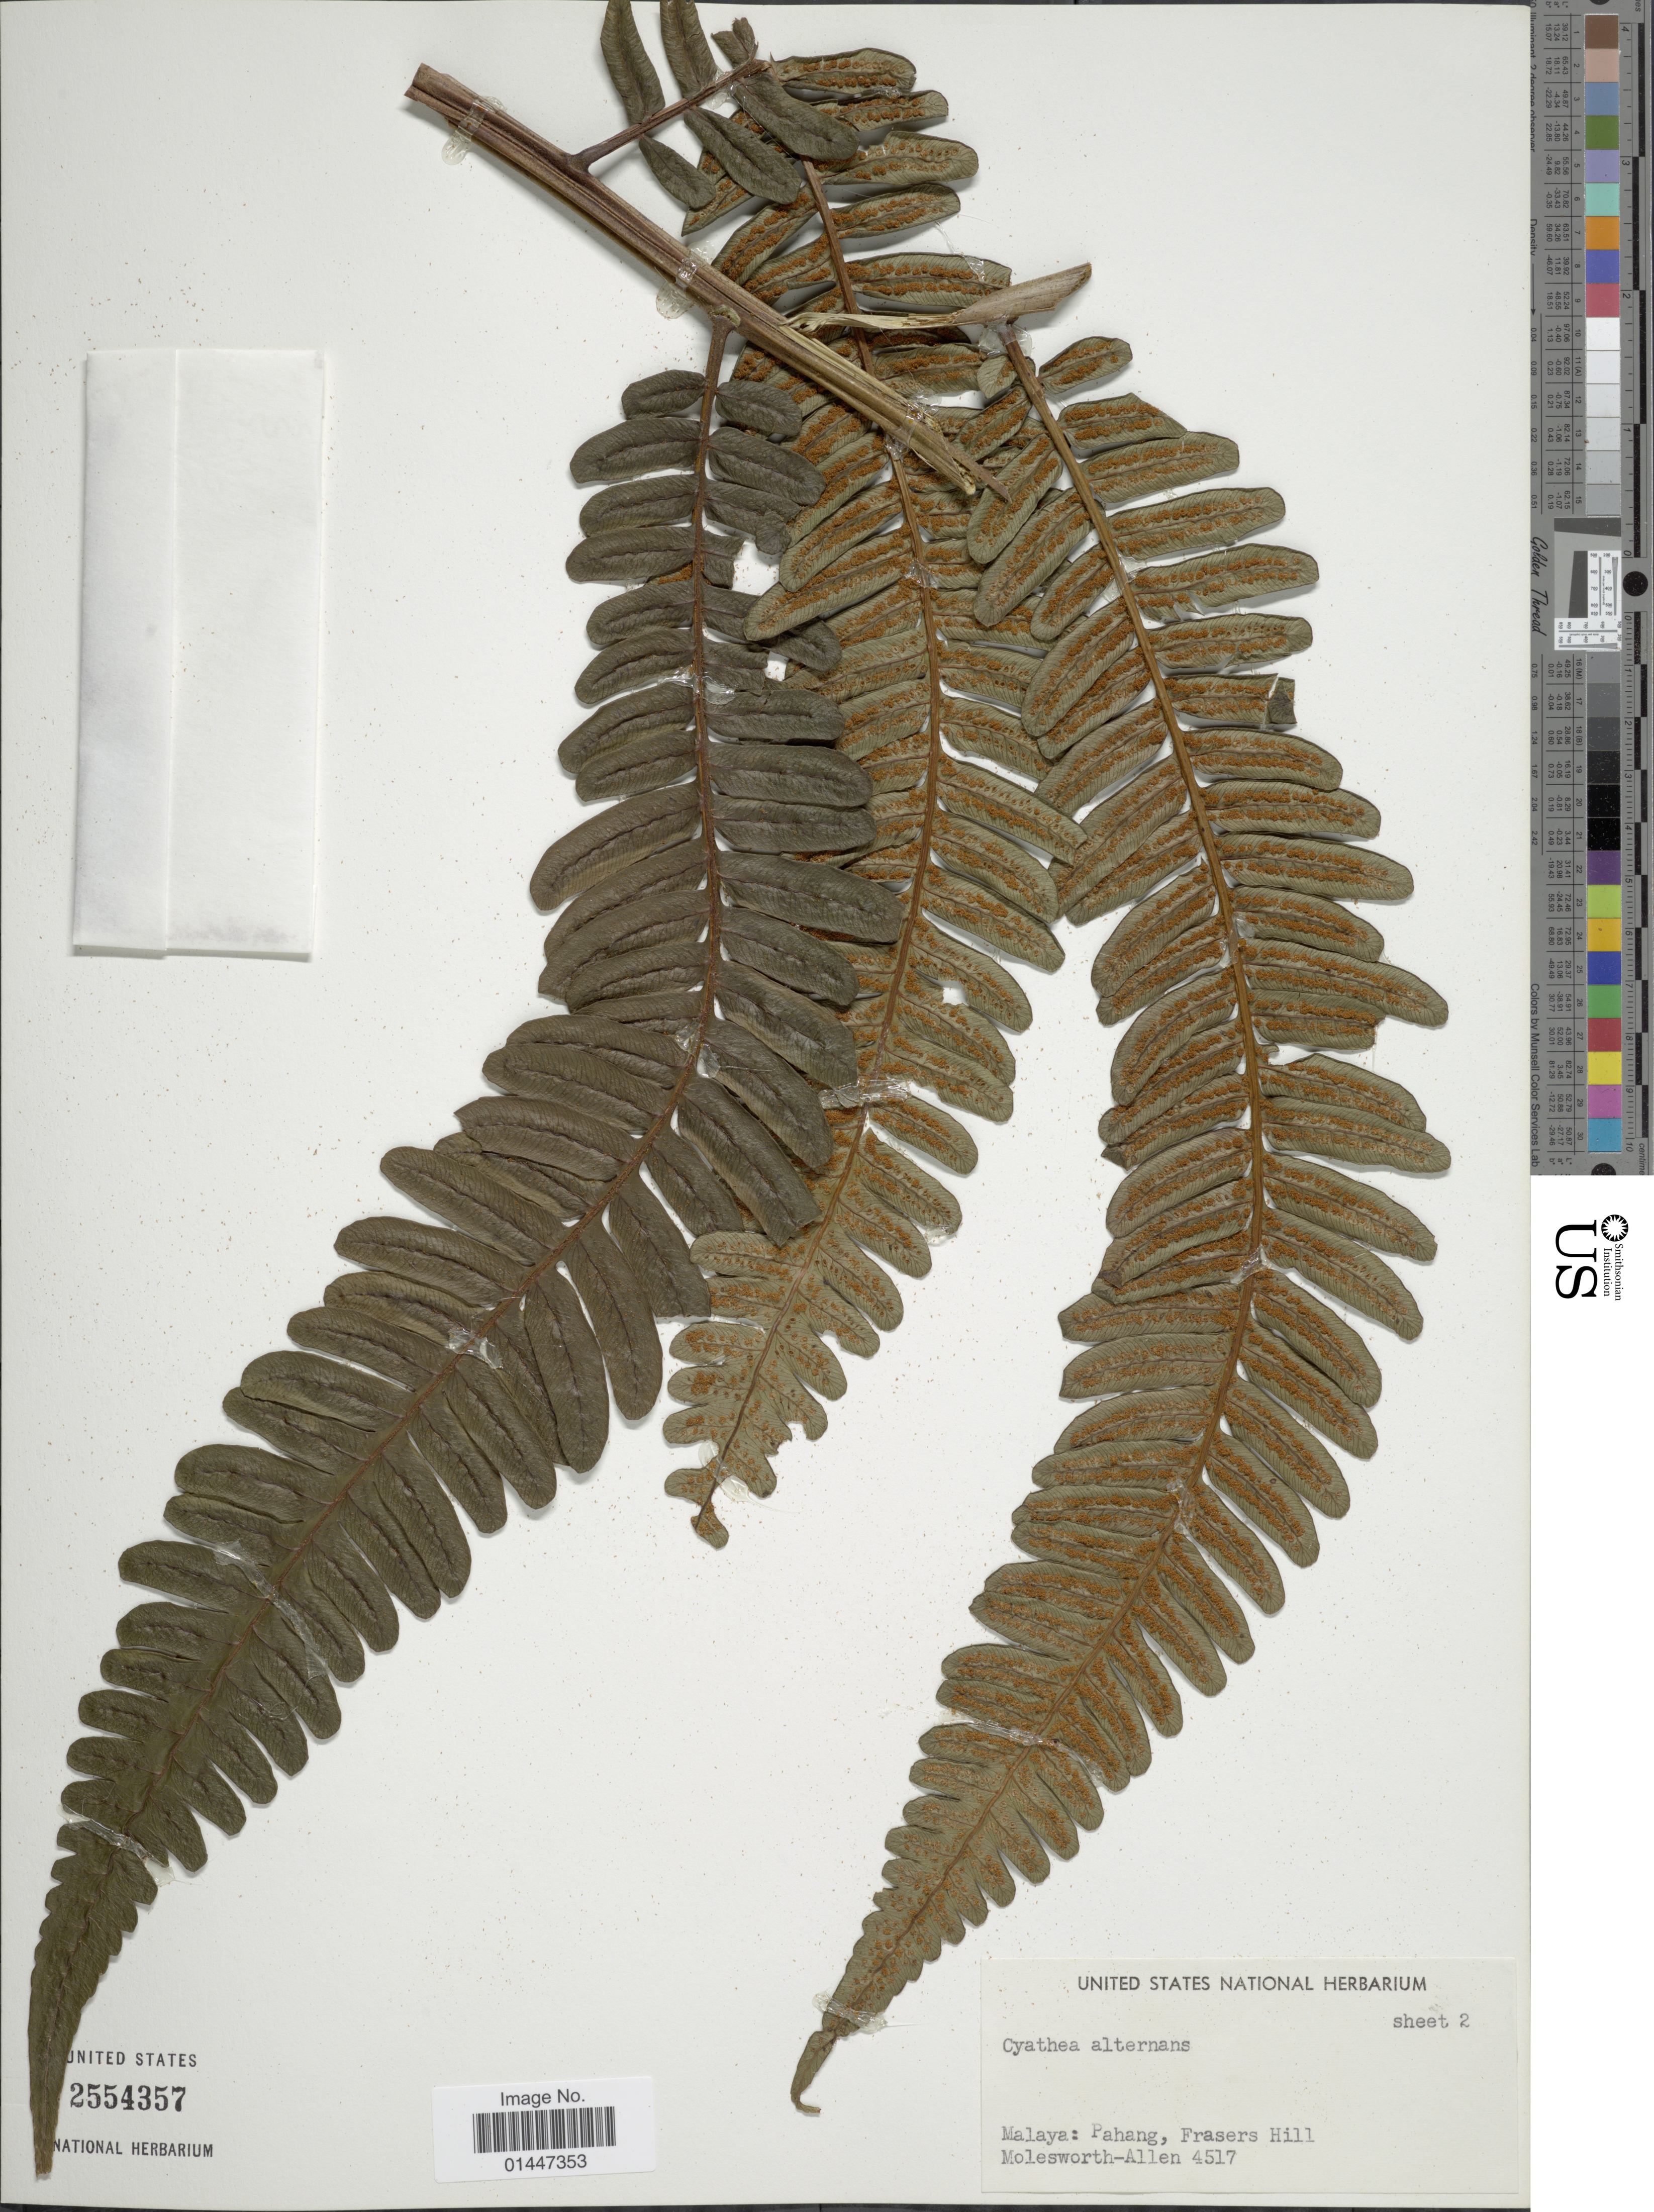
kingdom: Plantae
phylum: Tracheophyta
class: Polypodiopsida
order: Cyatheales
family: Cyatheaceae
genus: Sphaeropteris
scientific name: Sphaeropteris alternans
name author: (Wall. ex Hook.) R.M. Tryon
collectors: B. E. G. Molesworth-Allen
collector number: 4517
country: Malaysia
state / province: Pahang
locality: Malaya : Pahang, Frasers Hill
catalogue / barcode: US 2554357